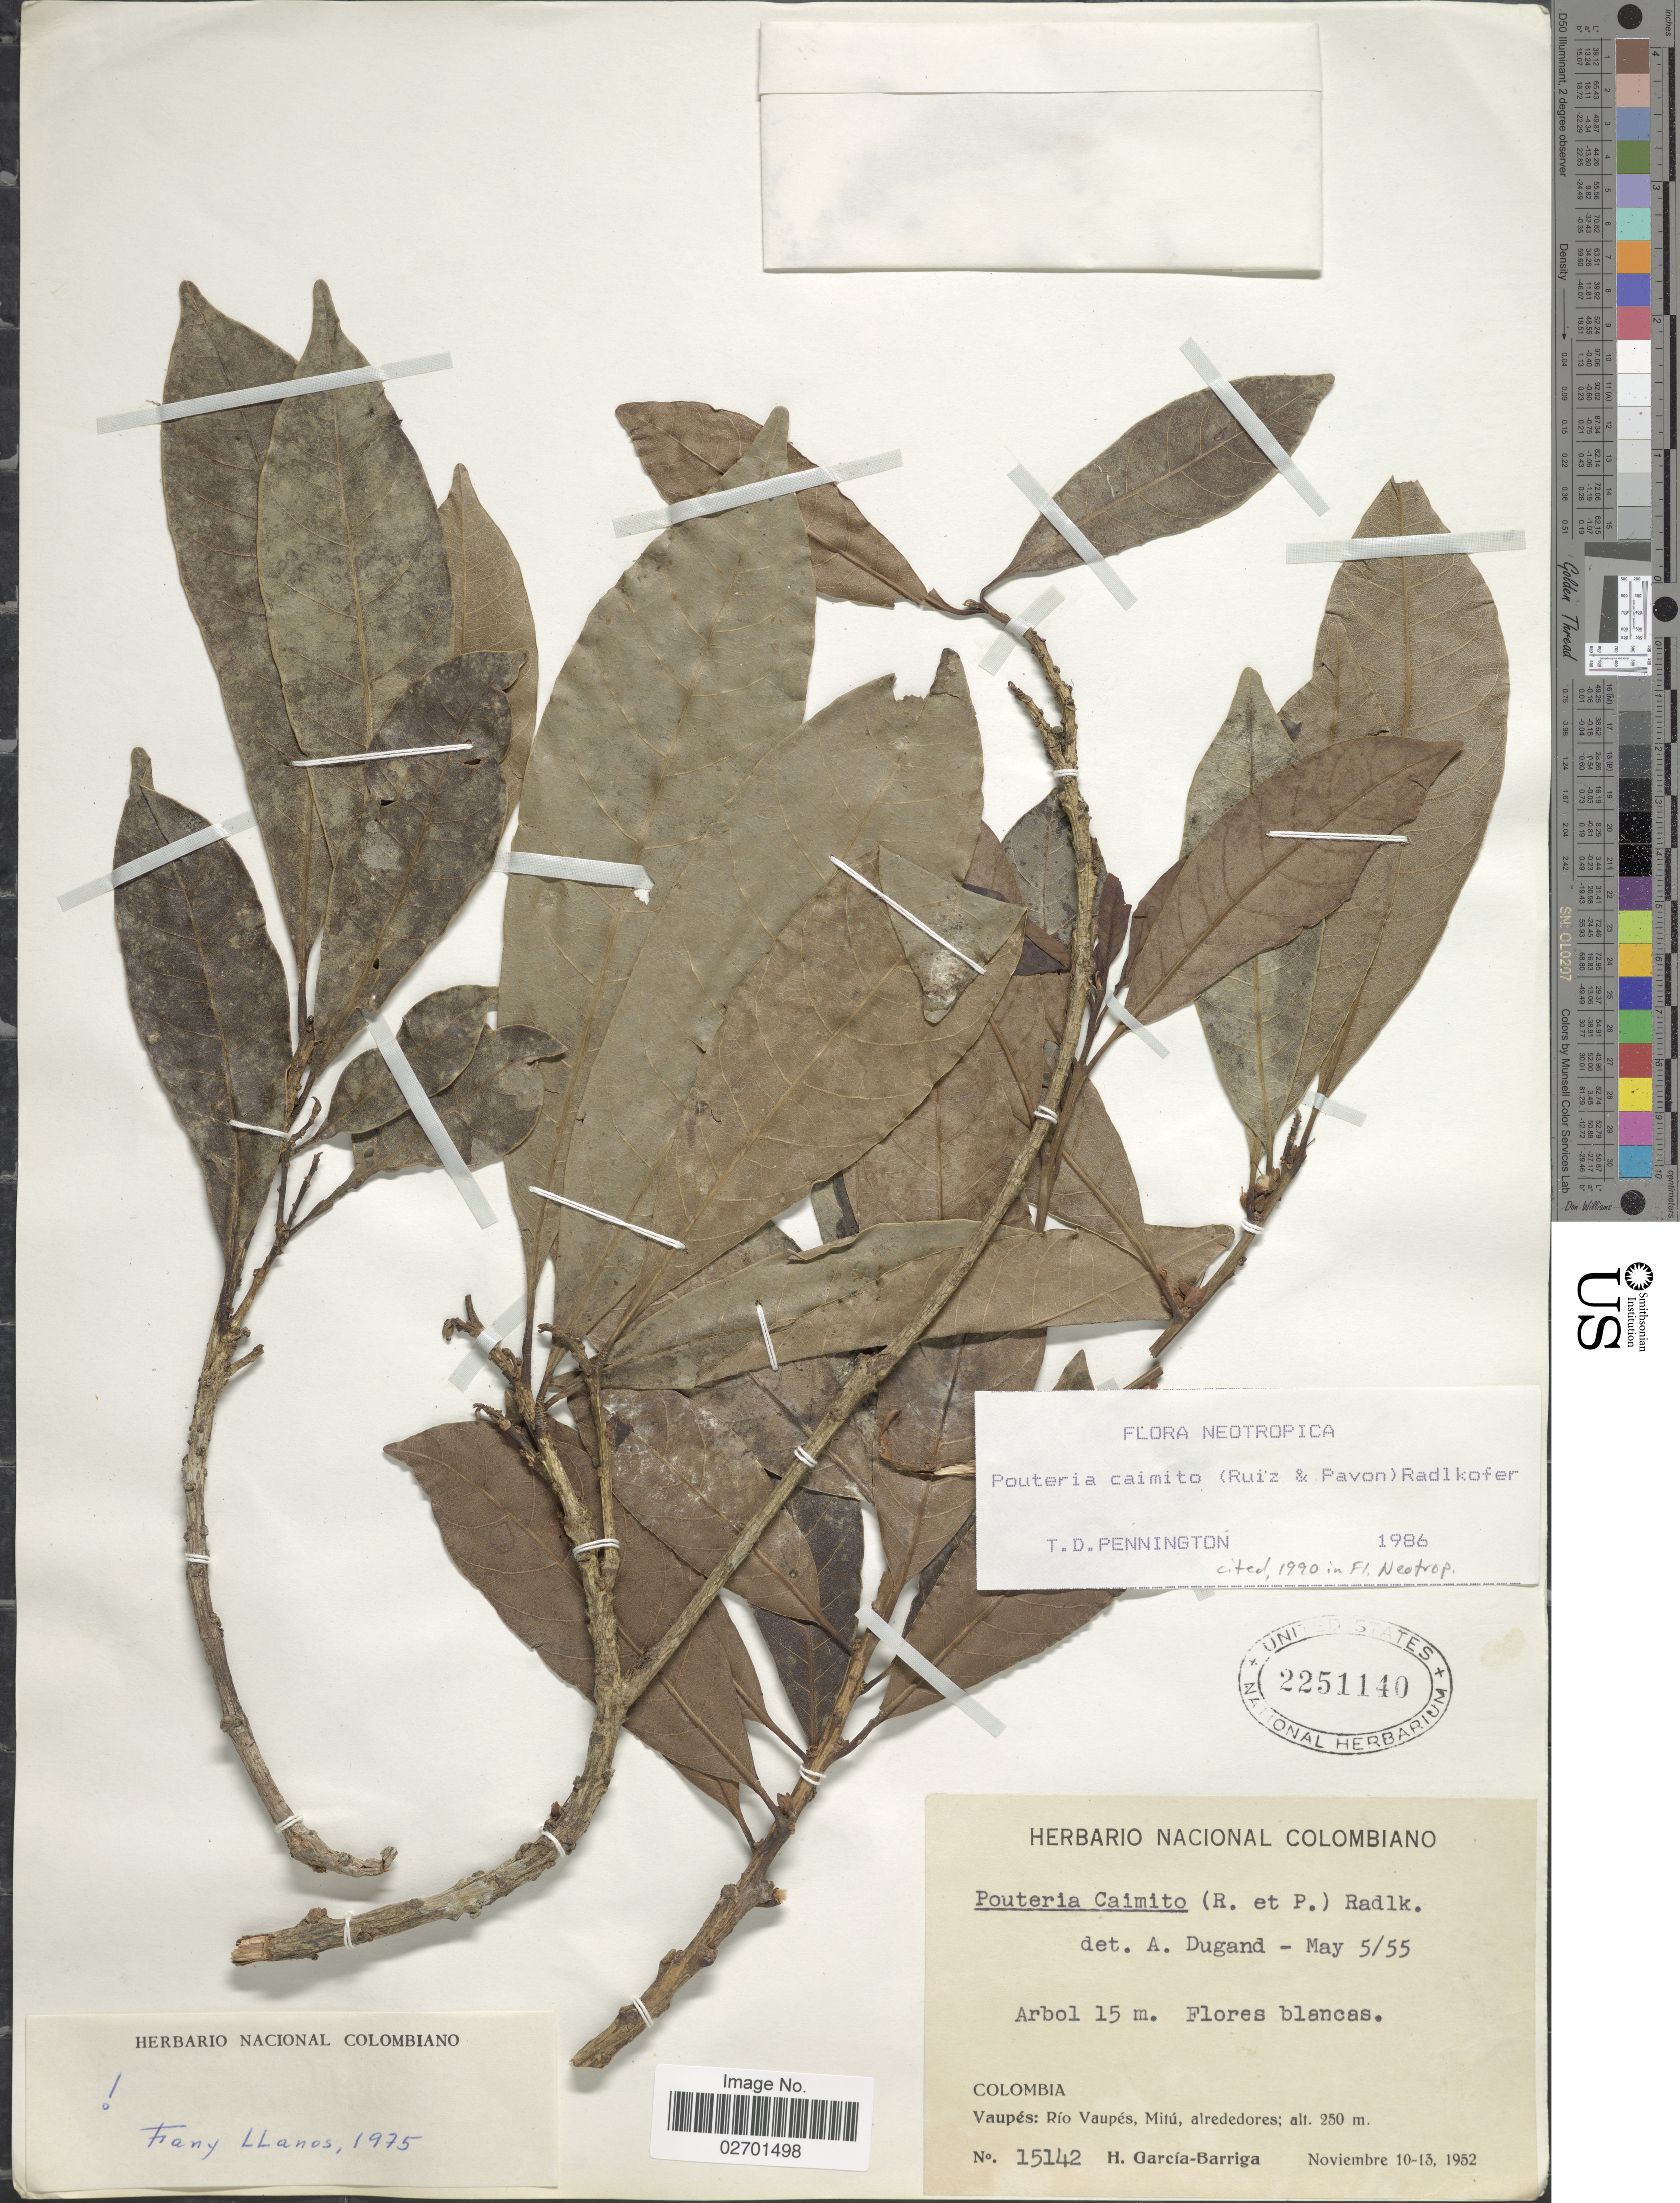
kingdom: Plantae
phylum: Tracheophyta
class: Magnoliopsida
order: Ericales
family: Sapotaceae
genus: Pouteria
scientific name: Pouteria caimito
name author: (Ruiz & Pav.) Radlk.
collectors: H. García Barriga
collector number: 15142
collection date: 1952-11-10/1952-11-13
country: Colombia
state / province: Vaupés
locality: Rio Vaupes, Mitu, alrededores.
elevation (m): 250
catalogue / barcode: US 2251140